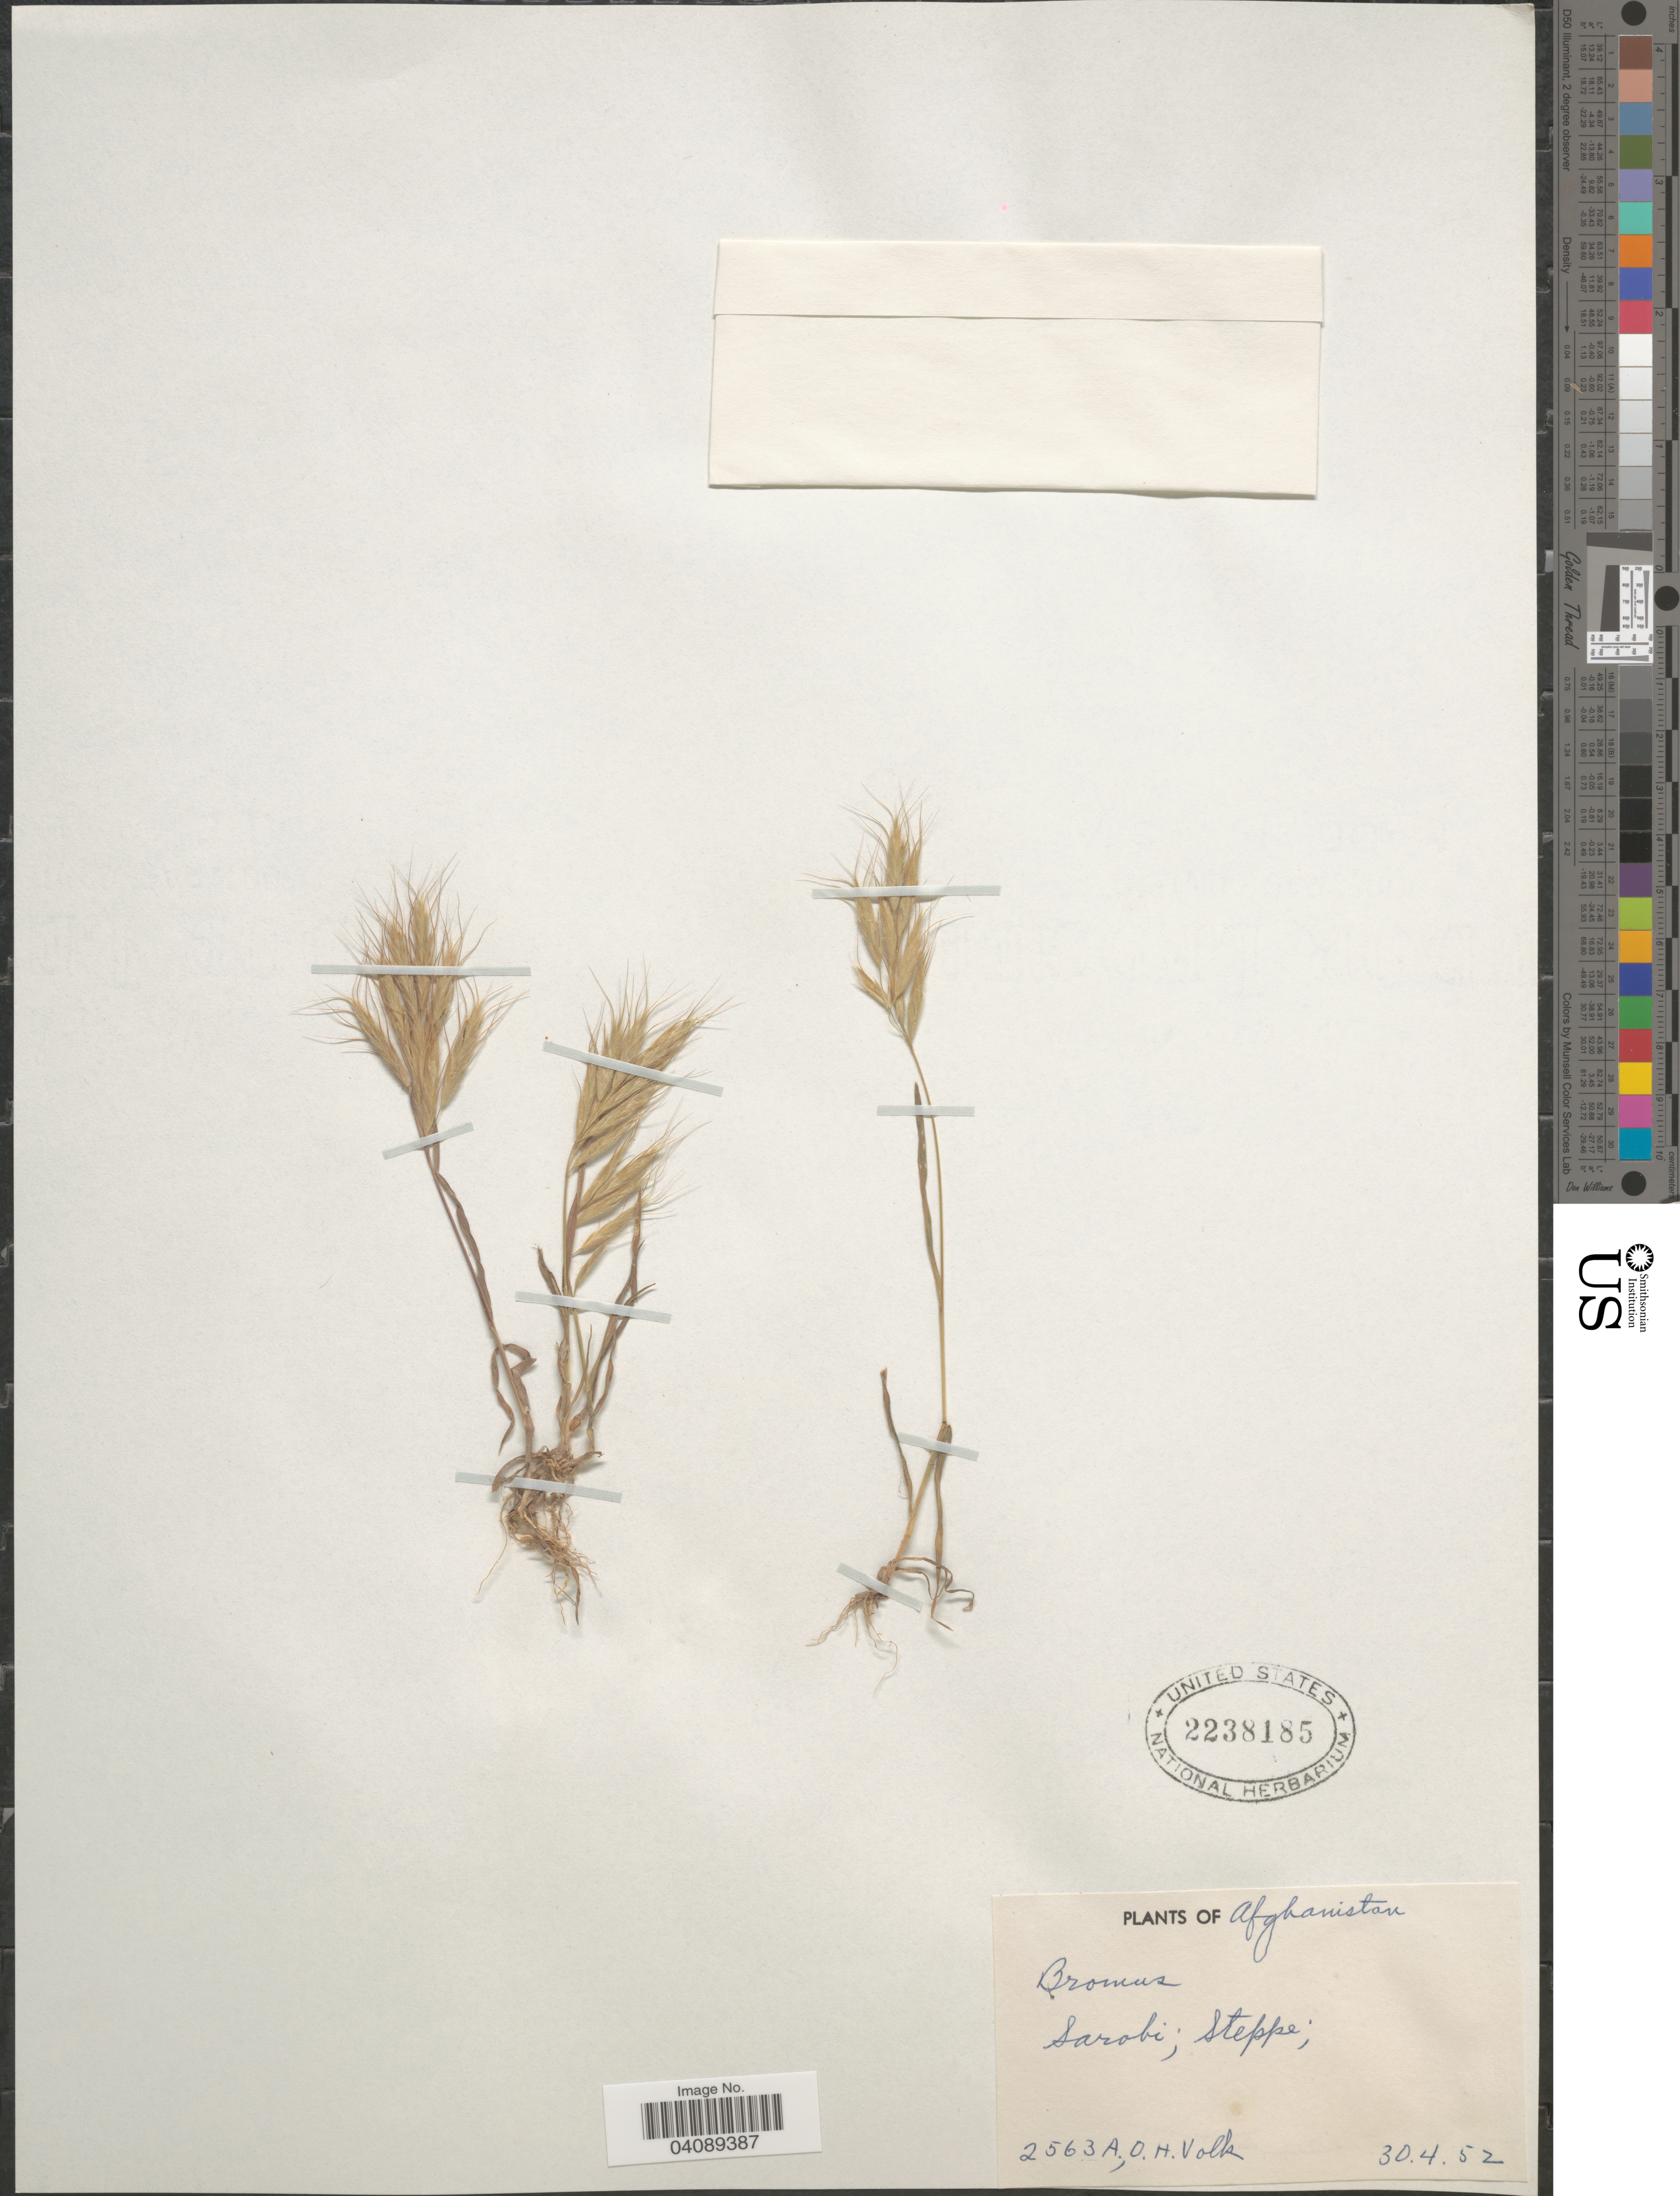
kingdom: Plantae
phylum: Tracheophyta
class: Liliopsida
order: Poales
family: Poaceae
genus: Bromus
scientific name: Bromus sp.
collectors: O. Volk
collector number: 2563A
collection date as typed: Transcribed d/m/y: 30/4/52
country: Afghanistan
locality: Sarobi; Steppe.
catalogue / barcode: US 2238185